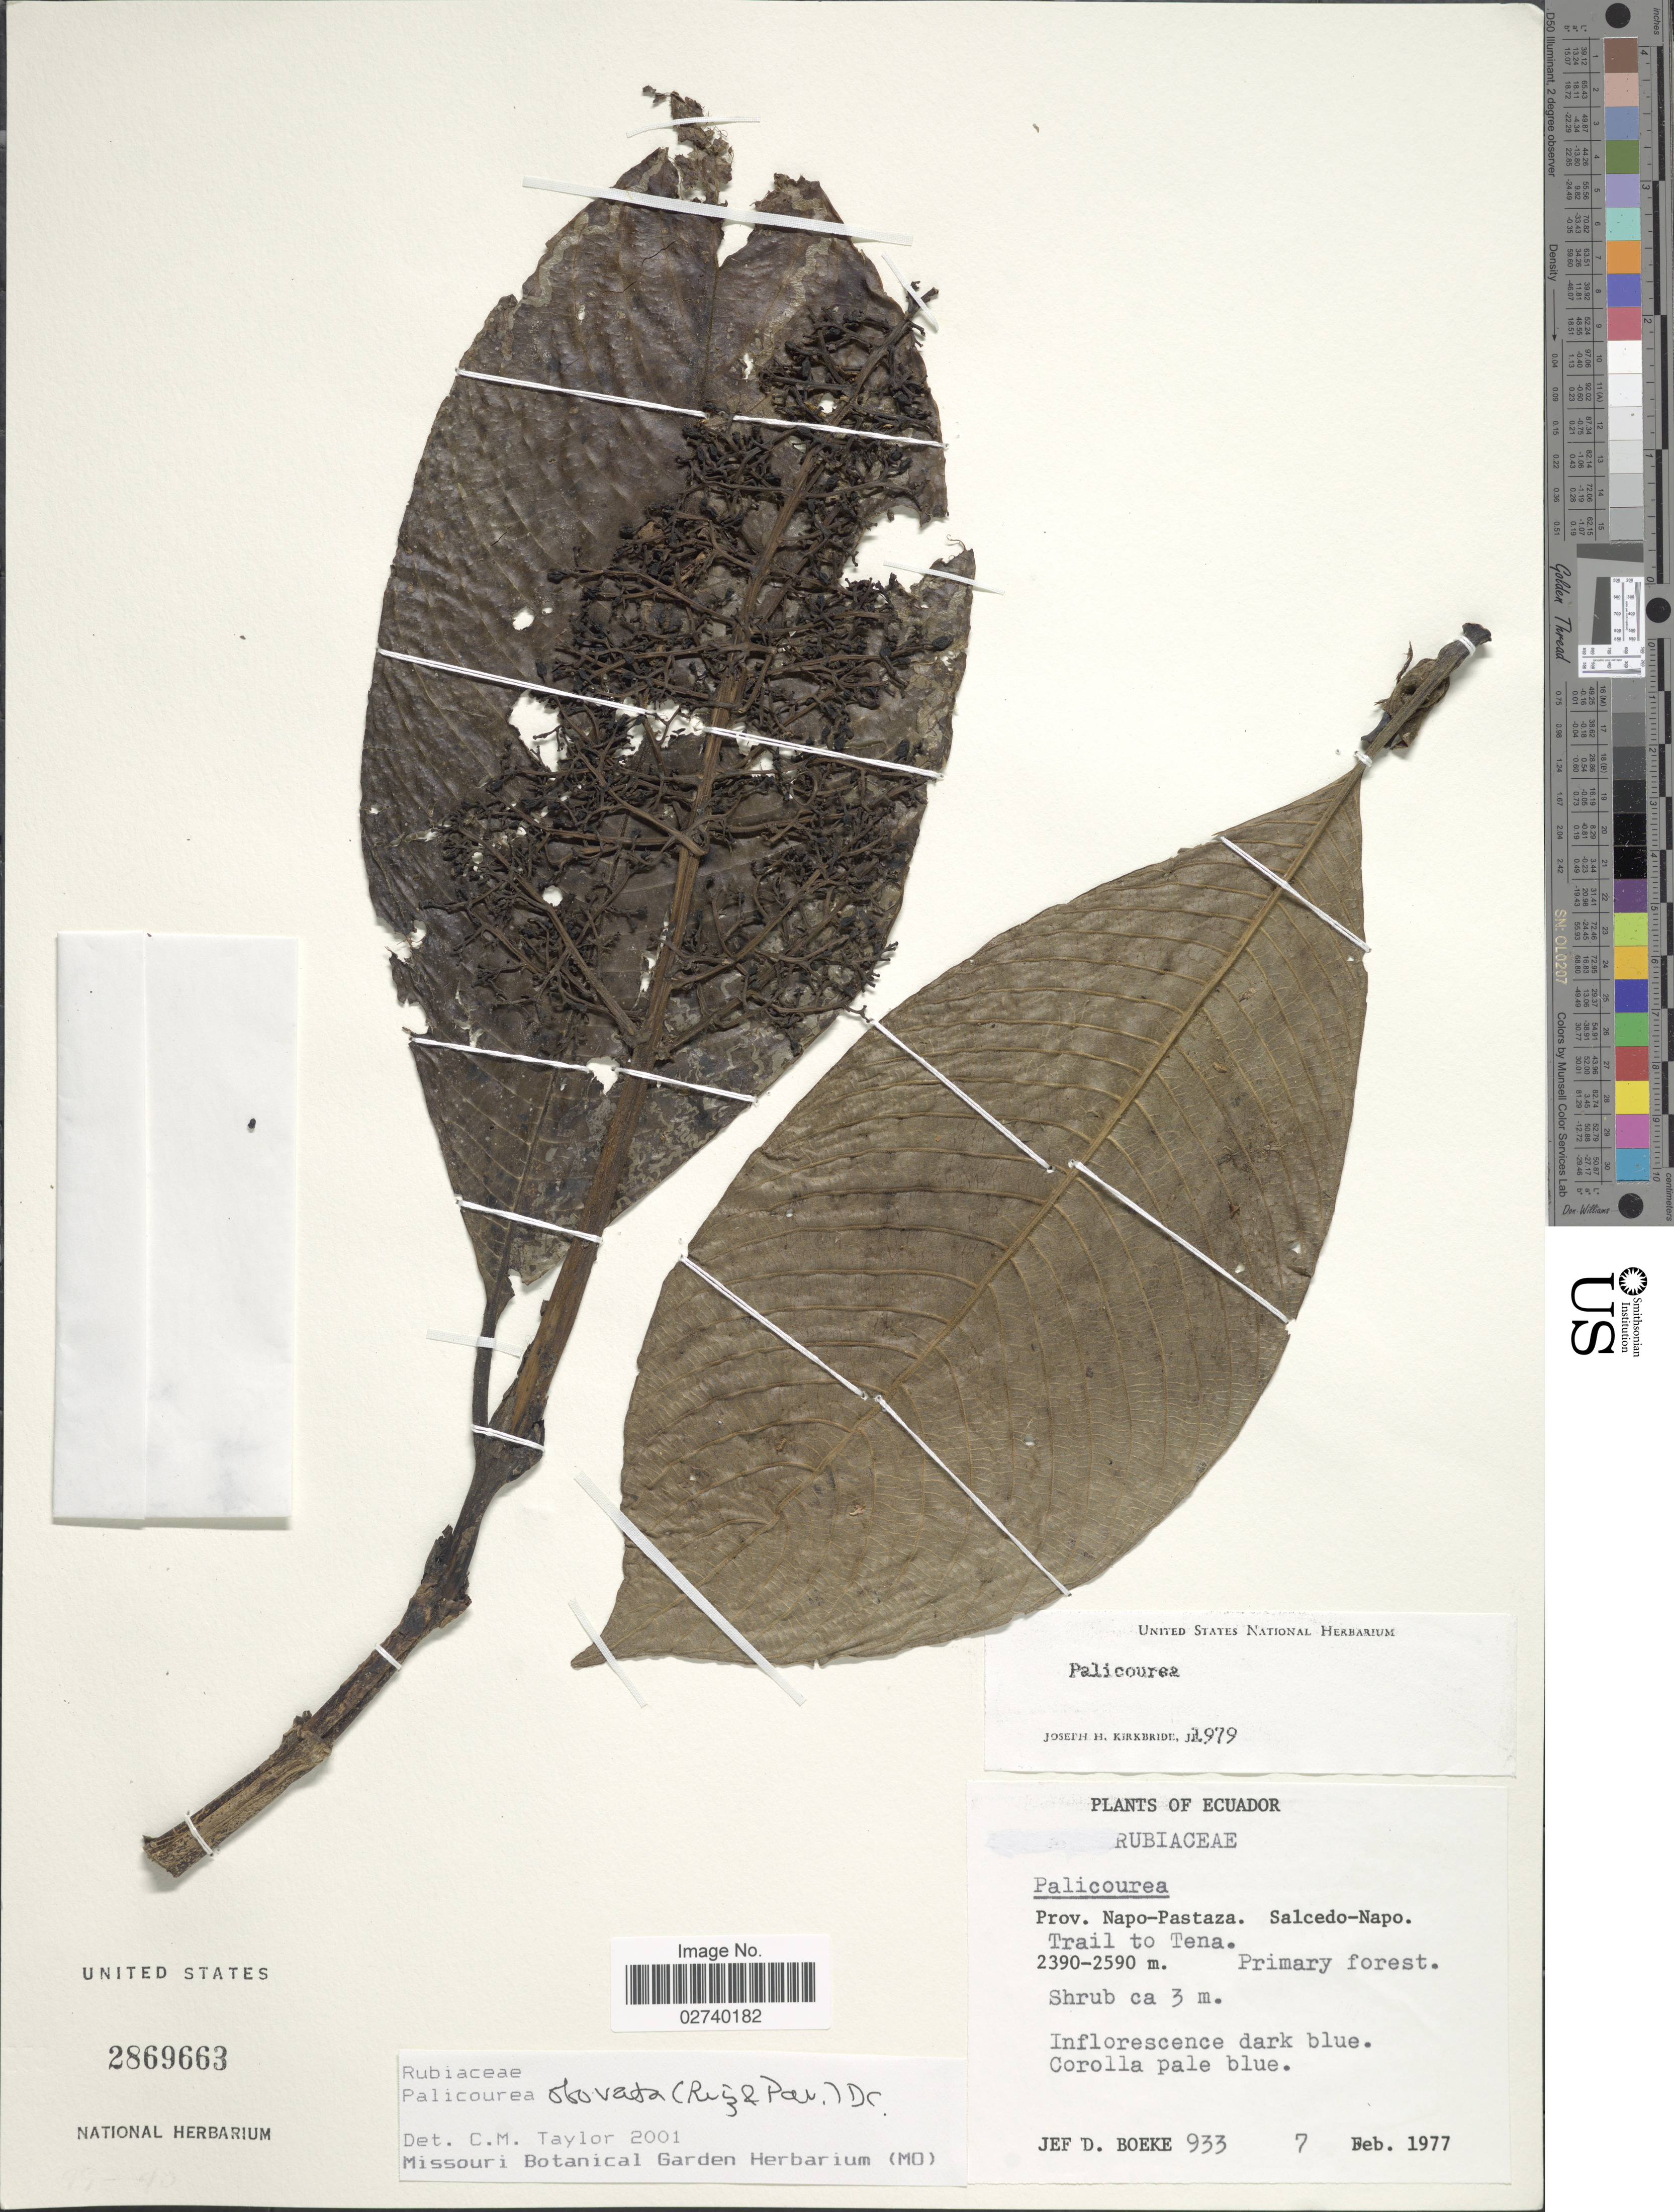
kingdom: Plantae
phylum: Tracheophyta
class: Magnoliopsida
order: Gentianales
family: Rubiaceae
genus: Palicourea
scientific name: Palicourea obovata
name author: (Ruiz & Pav.) DC.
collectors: J. Boeke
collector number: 933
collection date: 1977-02-07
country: Ecuador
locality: Prov. Napo-Pastaza, Salcedo-Napo, Trail to Tena, Primary forest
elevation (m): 2390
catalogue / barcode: US 2869663